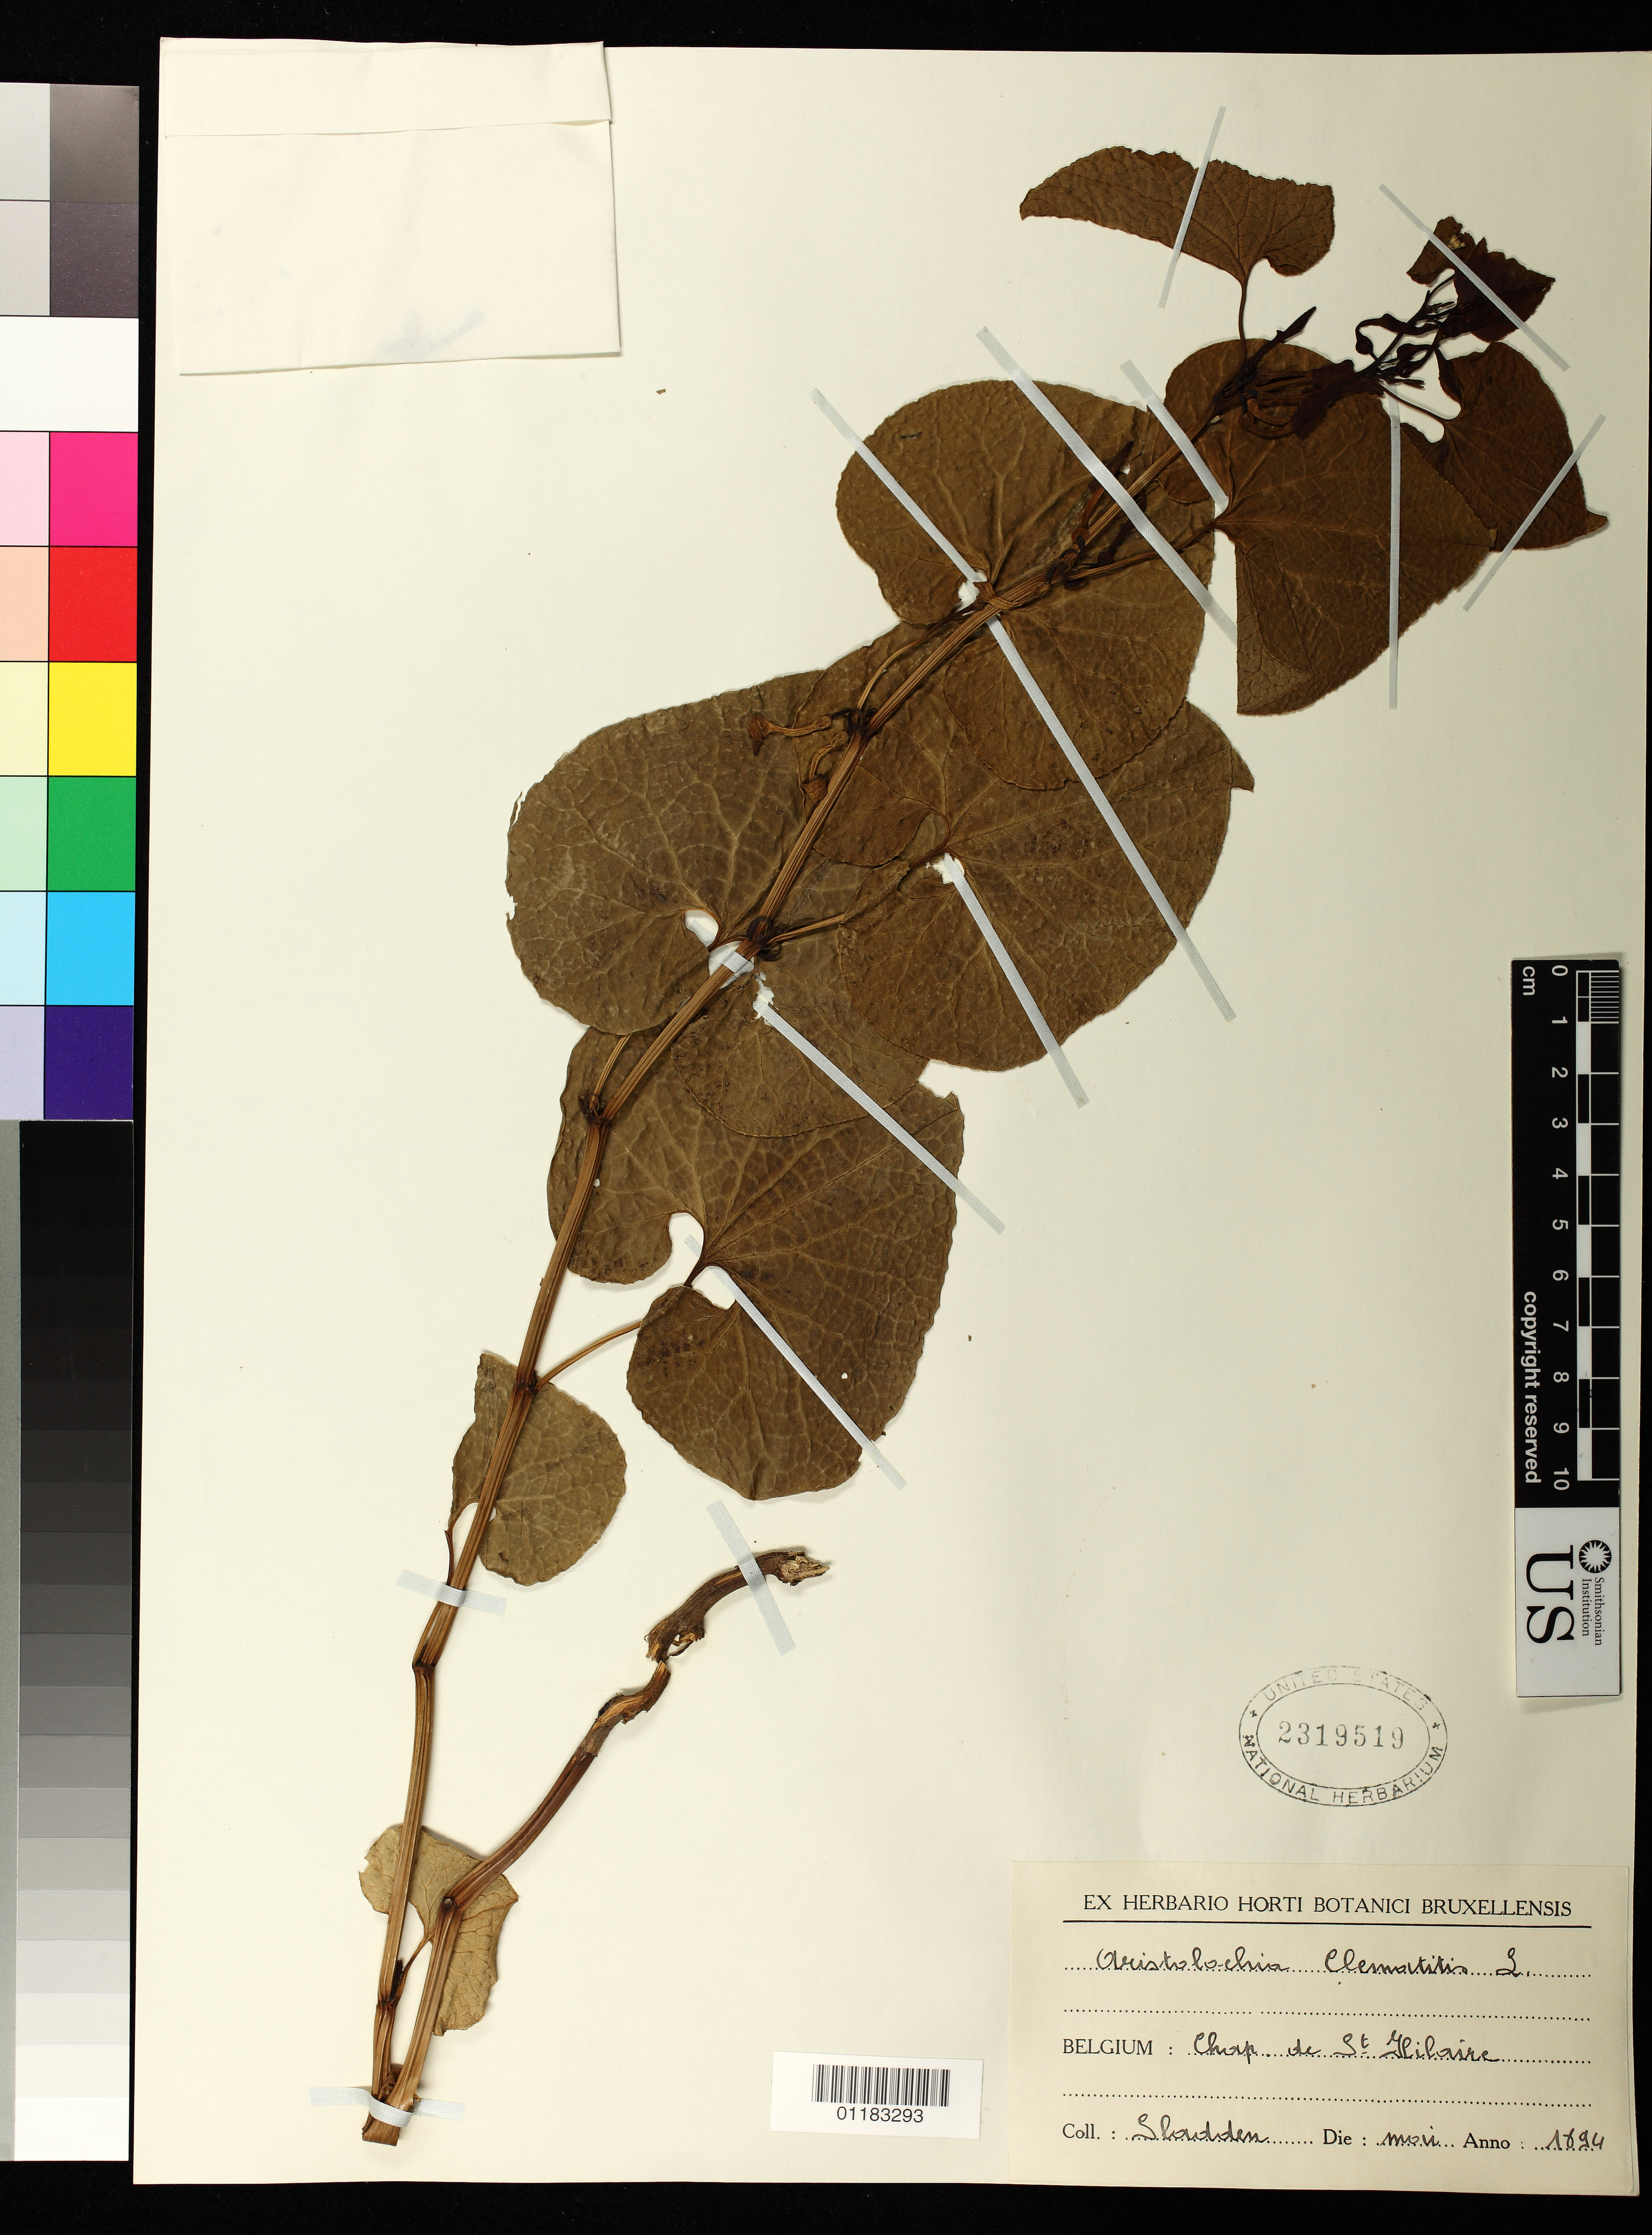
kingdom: Plantae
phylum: Tracheophyta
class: Magnoliopsida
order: Piperales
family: Aristolochiaceae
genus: Aristolochia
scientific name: Aristolochia clematitis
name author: L.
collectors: -. Sladden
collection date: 1894-03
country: Belgium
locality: Chap. De St. Hilaire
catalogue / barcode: US 2319519